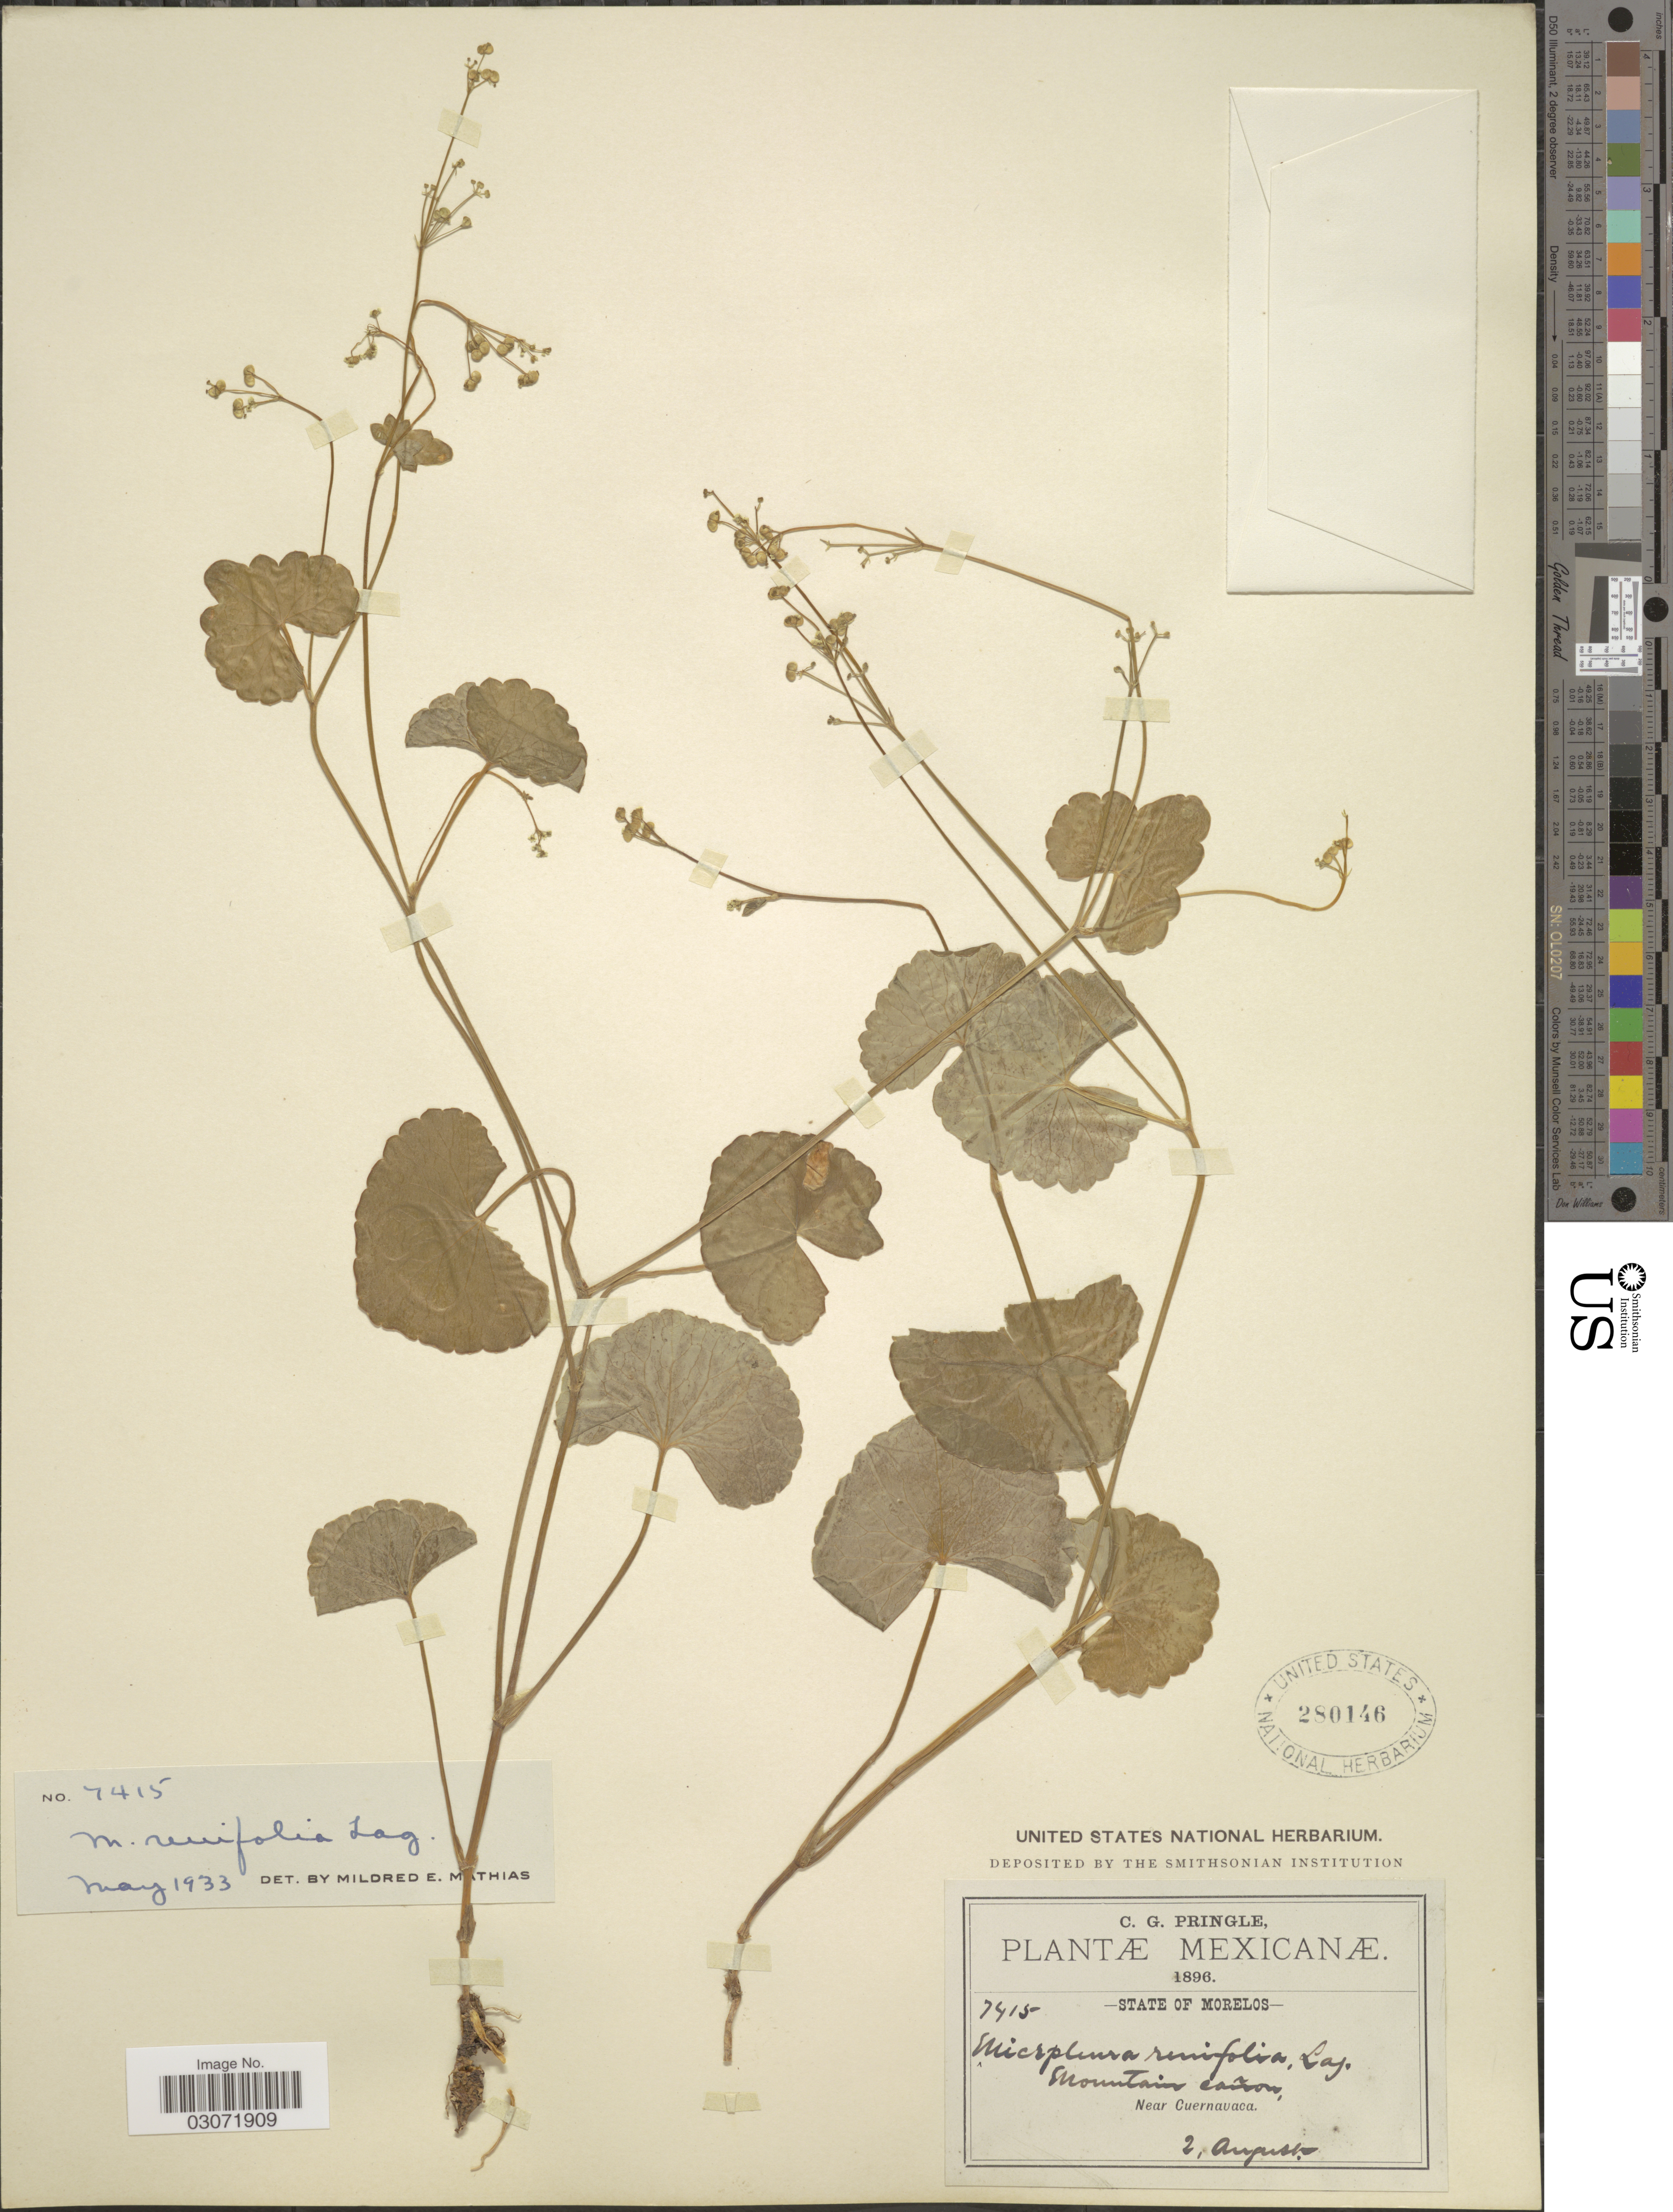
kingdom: Plantae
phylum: Tracheophyta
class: Magnoliopsida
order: Apiales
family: Apiaceae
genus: Micropleura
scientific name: Micropleura renifolia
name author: Lag.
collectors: C. G. Pringle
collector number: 7415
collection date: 1896-08-02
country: Mexico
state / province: Morelos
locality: Mountain cañon. Near Cuernavaca.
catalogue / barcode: US 280146